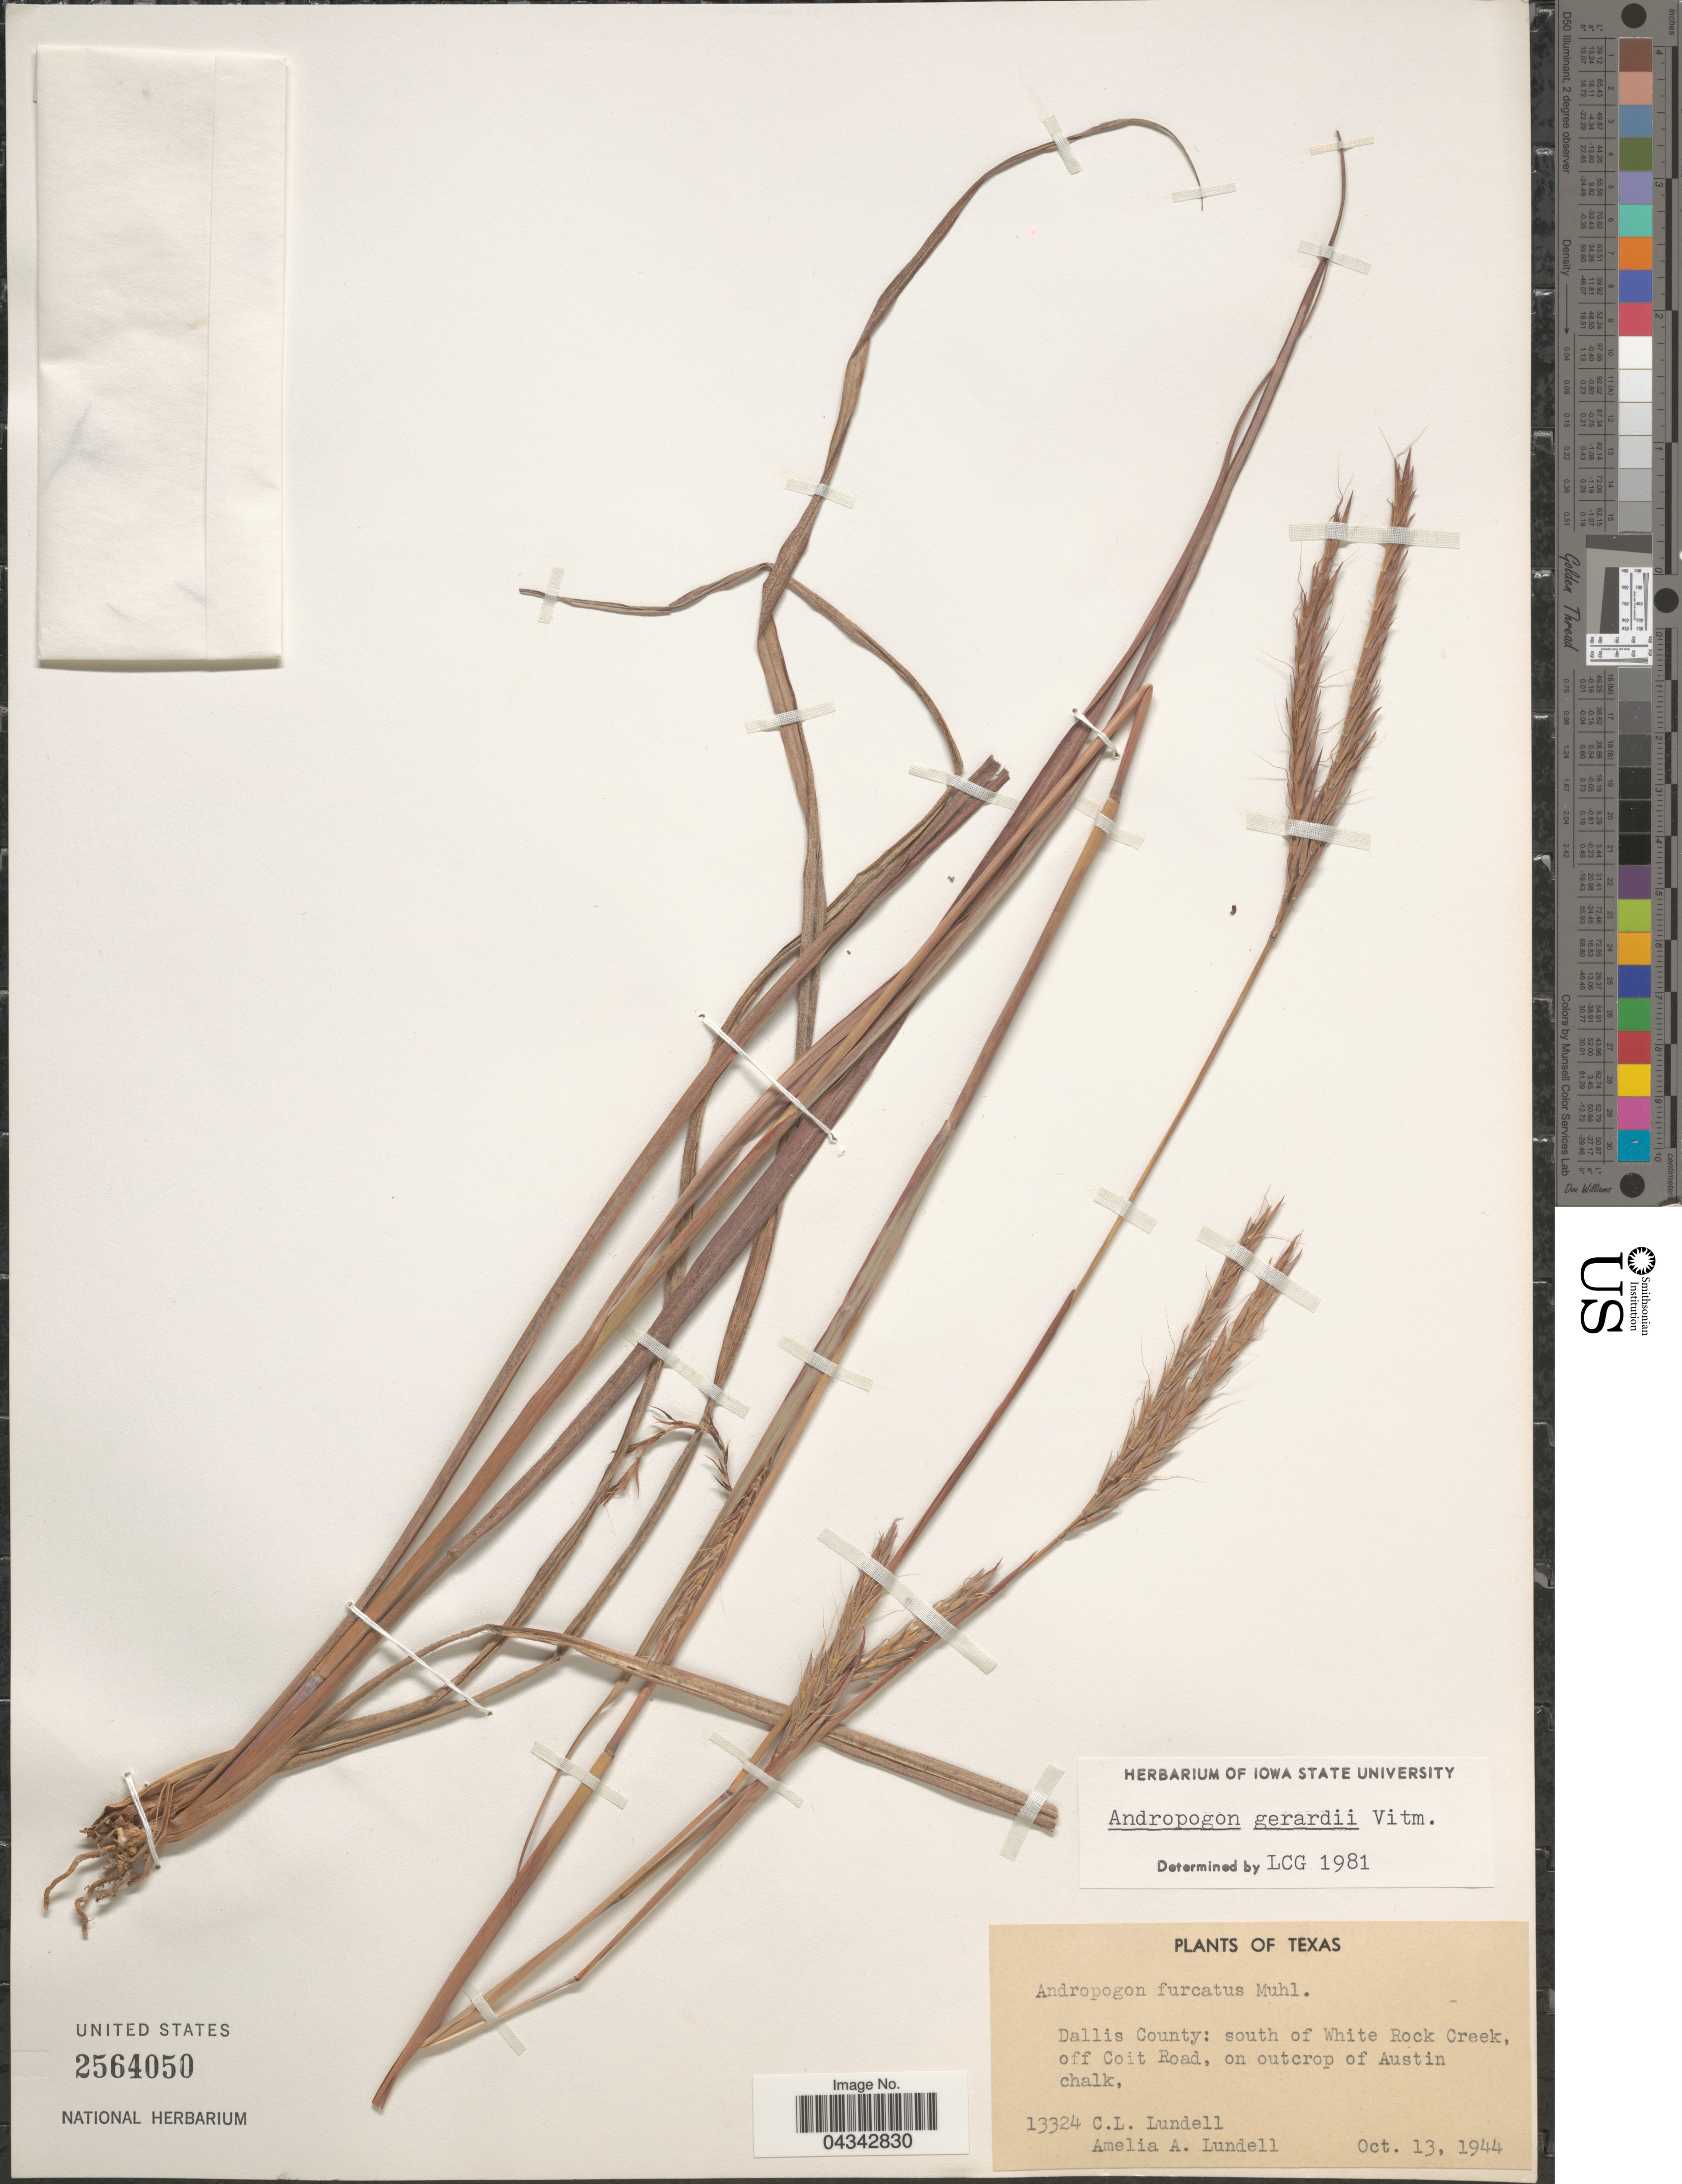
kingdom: Plantae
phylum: Tracheophyta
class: Liliopsida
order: Poales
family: Poaceae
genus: Andropogon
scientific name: Andropogon gerardii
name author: Vitman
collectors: C. L. Lundell & A. A. Lundell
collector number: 13324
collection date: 1944-10-13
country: United States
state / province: Texas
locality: Dallis County: south of White Rock Creek, off Coit Road, on outcrop of Austin chalk.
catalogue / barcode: US 2564050